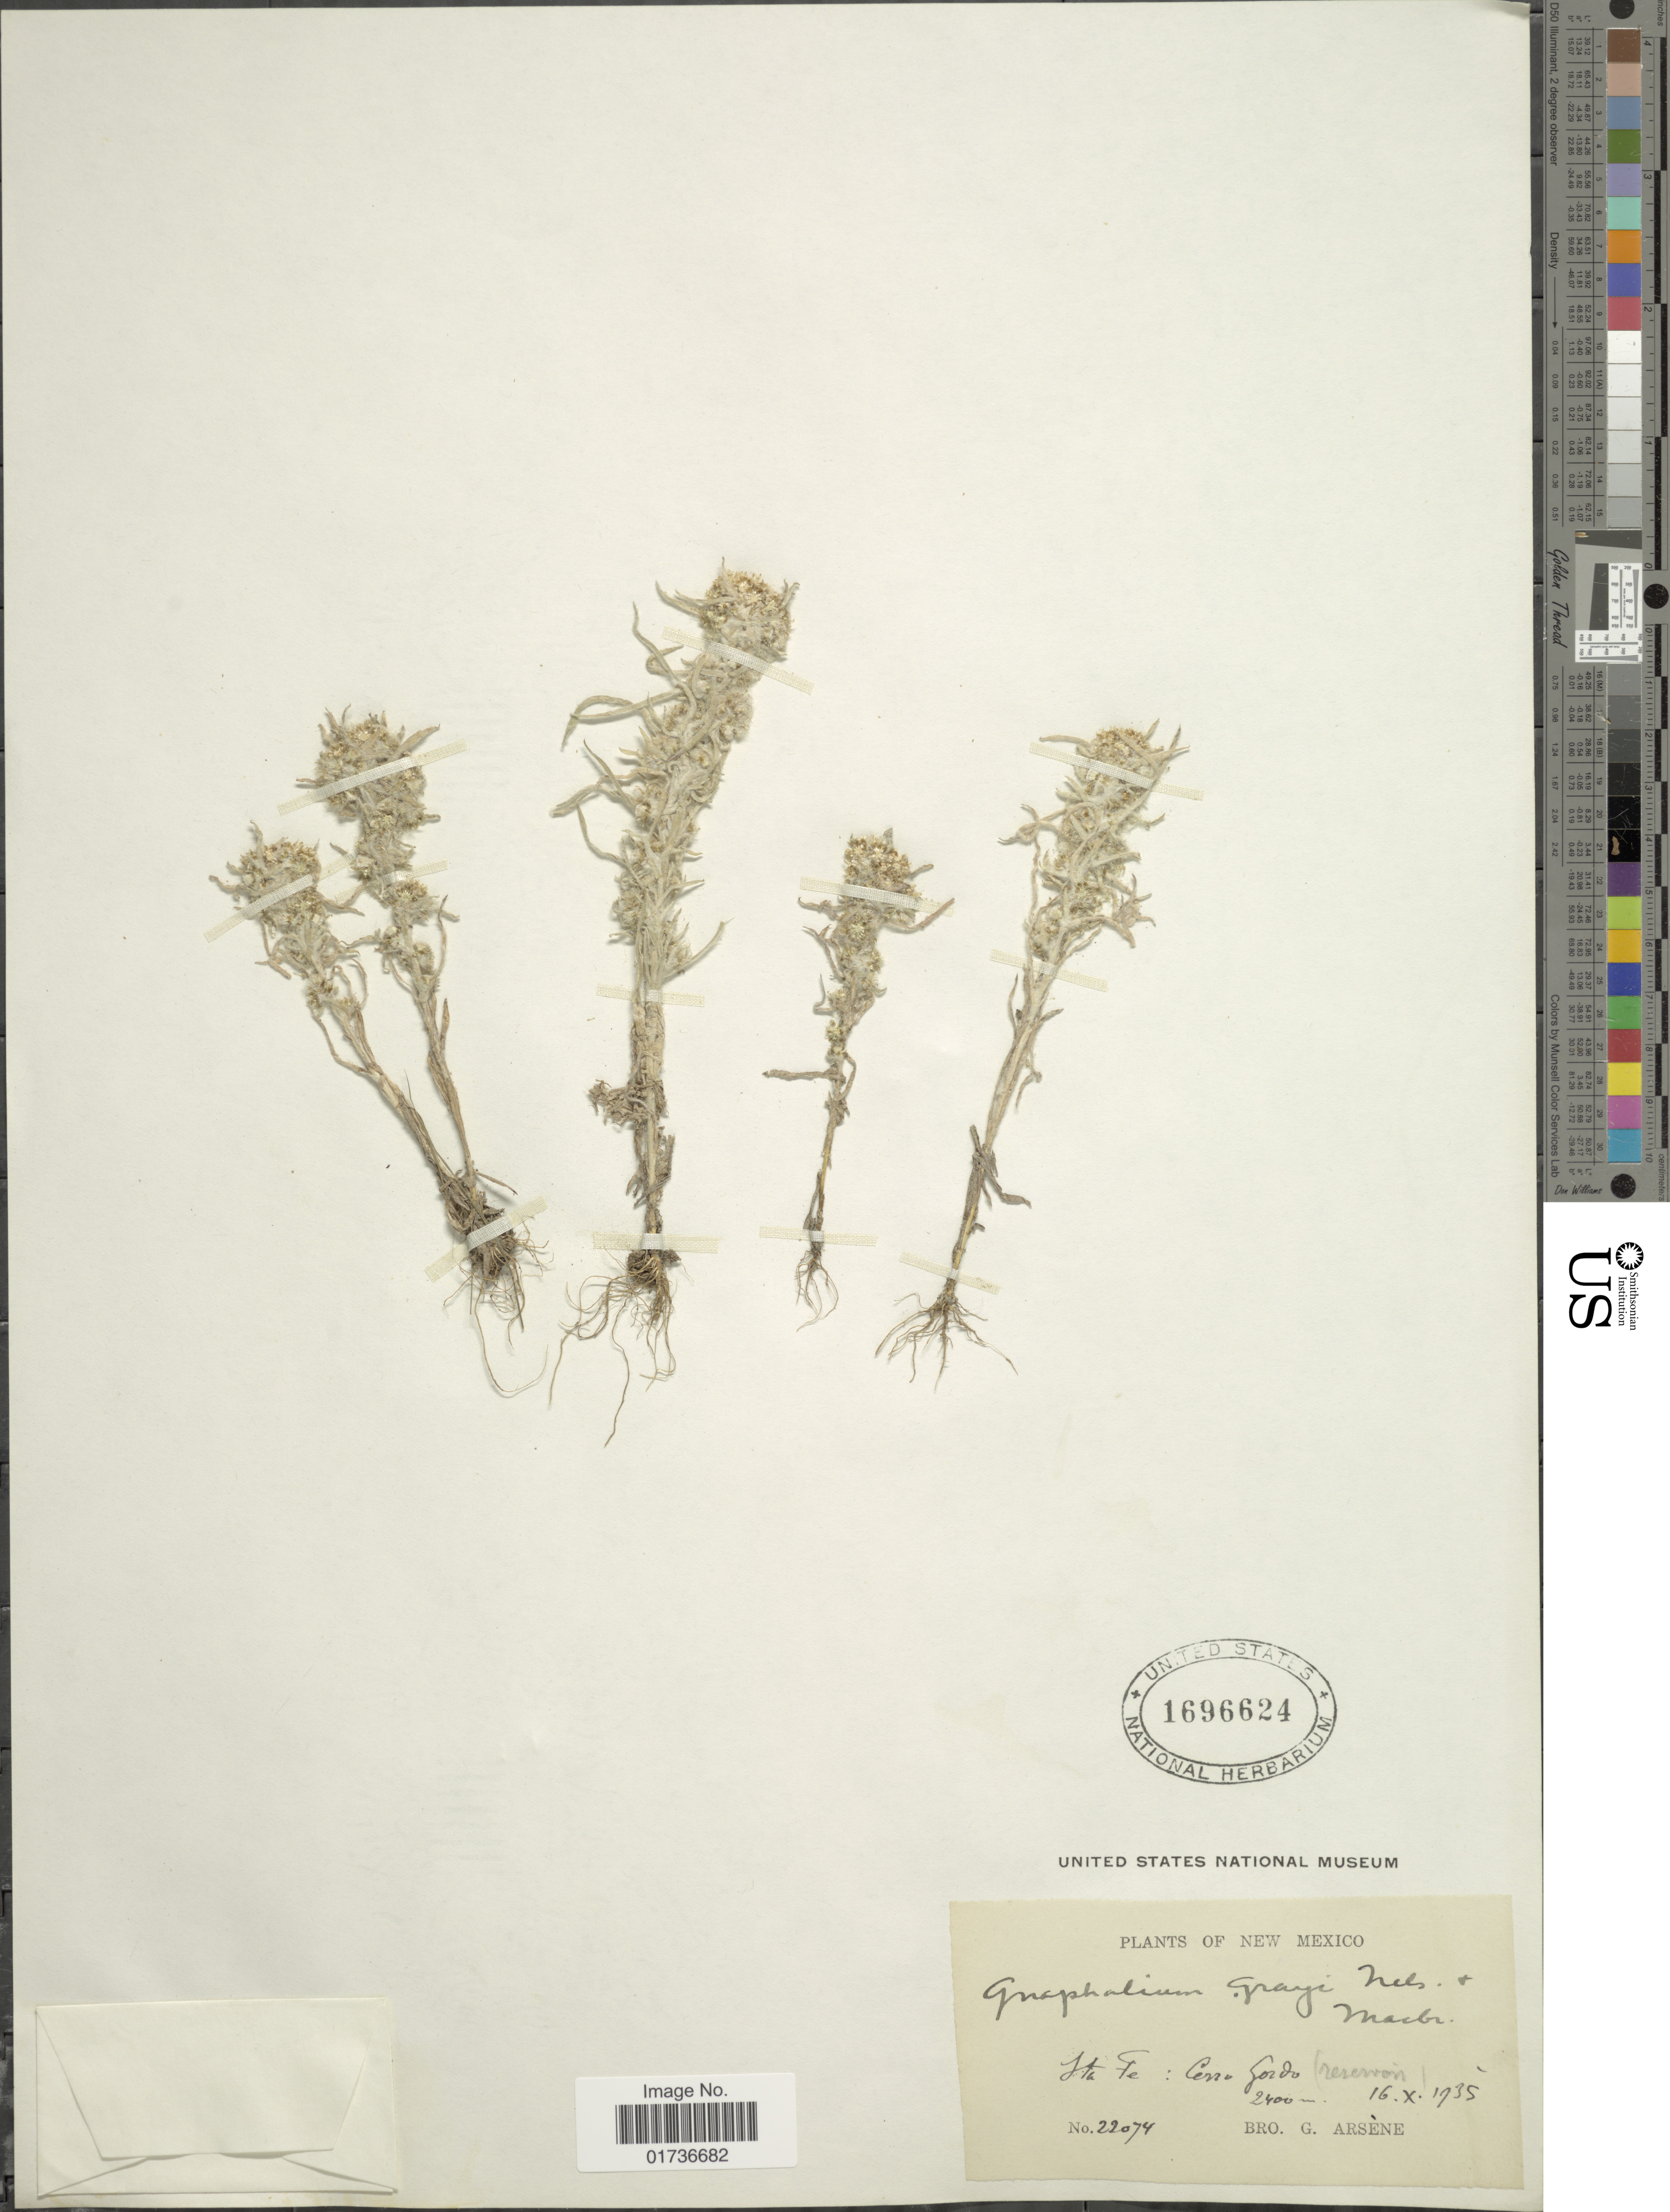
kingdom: Plantae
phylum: Tracheophyta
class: Magnoliopsida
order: Asterales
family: Asteraceae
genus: Gnaphalium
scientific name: Gnaphalium exilifolium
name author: A. Nelson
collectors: Bro. G. Arsène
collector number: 22074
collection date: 1935-10-16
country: United States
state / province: New Mexico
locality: Sta Fe: Cerro Gordo (reservoir)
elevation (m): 2400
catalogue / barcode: US 1696624